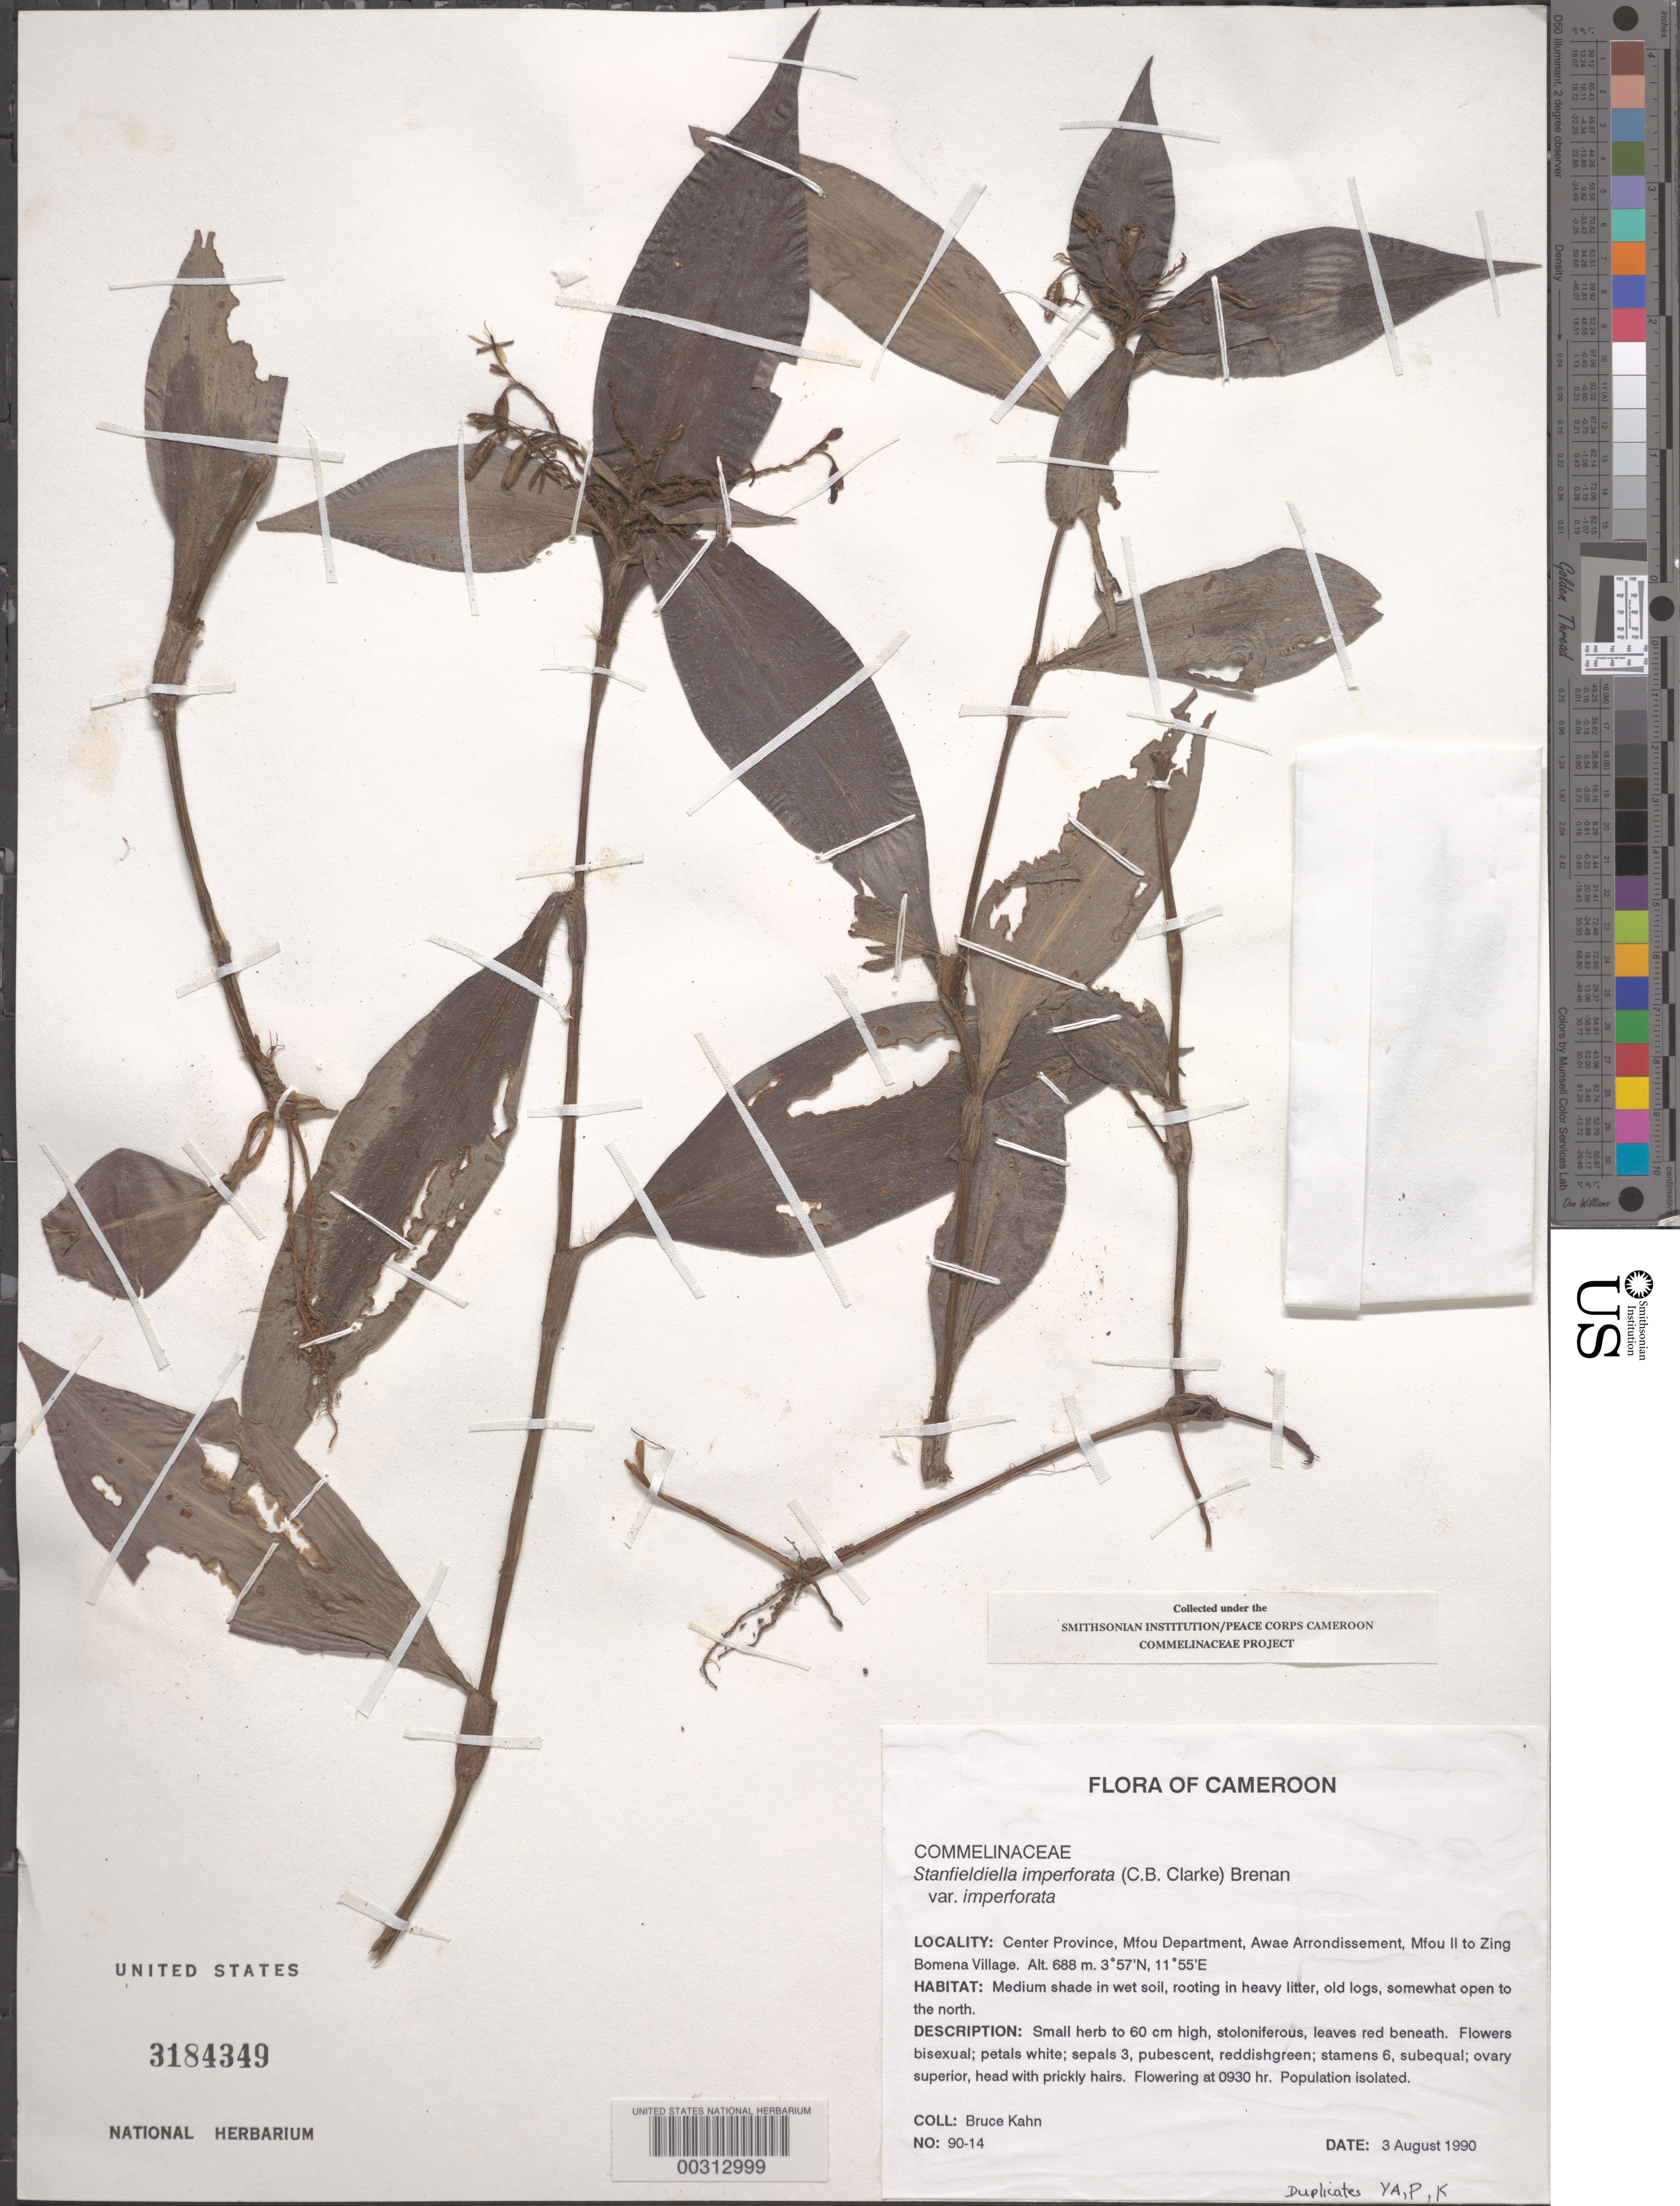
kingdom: Plantae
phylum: Tracheophyta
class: Liliopsida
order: Commelinales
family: Commelinaceae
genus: Stanfieldiella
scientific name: Stanfieldiella imperforata var. imperforata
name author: (C.B. Clarke) Brenan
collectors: B. Kahn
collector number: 90-14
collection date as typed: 03 Aug 1990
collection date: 1990-08-03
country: Cameroon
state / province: Centre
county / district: Méfou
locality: Awae arrondissement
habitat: Medium shade in wet soil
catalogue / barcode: US 3184349